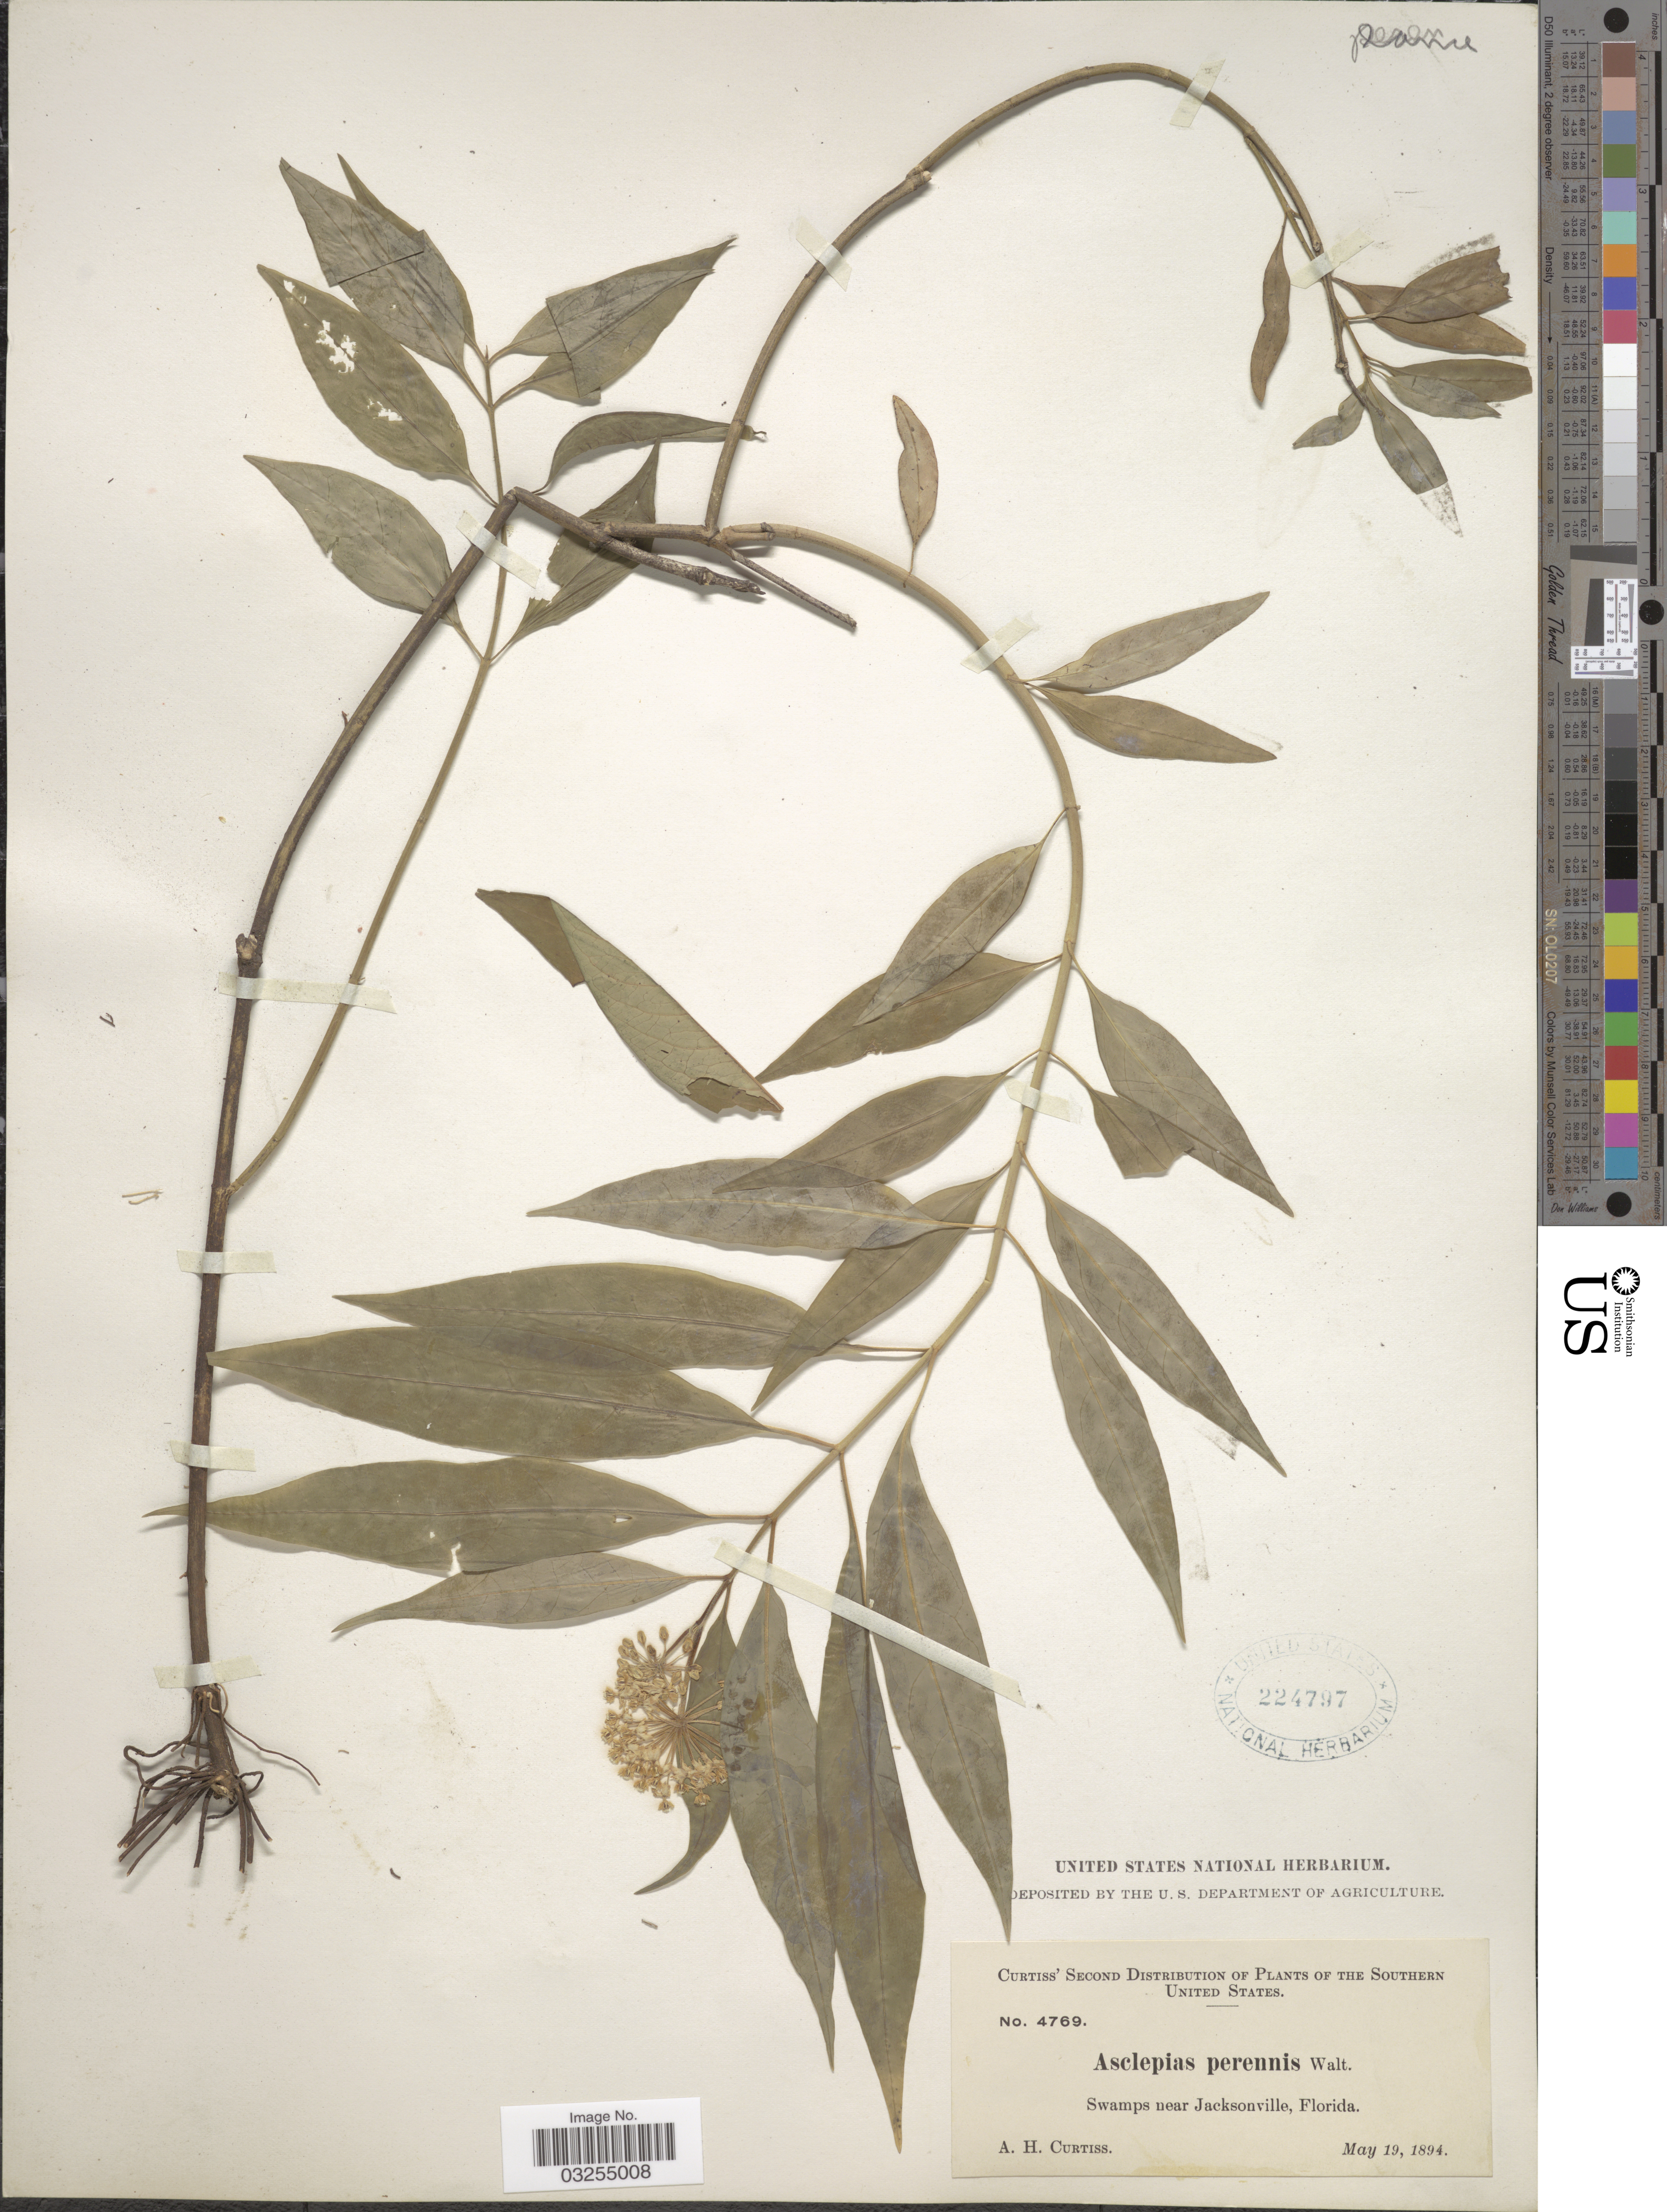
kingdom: Plantae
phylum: Tracheophyta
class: Magnoliopsida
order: Gentianales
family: Apocynaceae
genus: Asclepias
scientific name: Asclepias perennis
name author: Walter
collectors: A. H. Curtiss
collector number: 4769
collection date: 1894-05-19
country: United States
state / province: Florida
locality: The Southern United States. Swamp near Jacksonville.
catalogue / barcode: US 224797